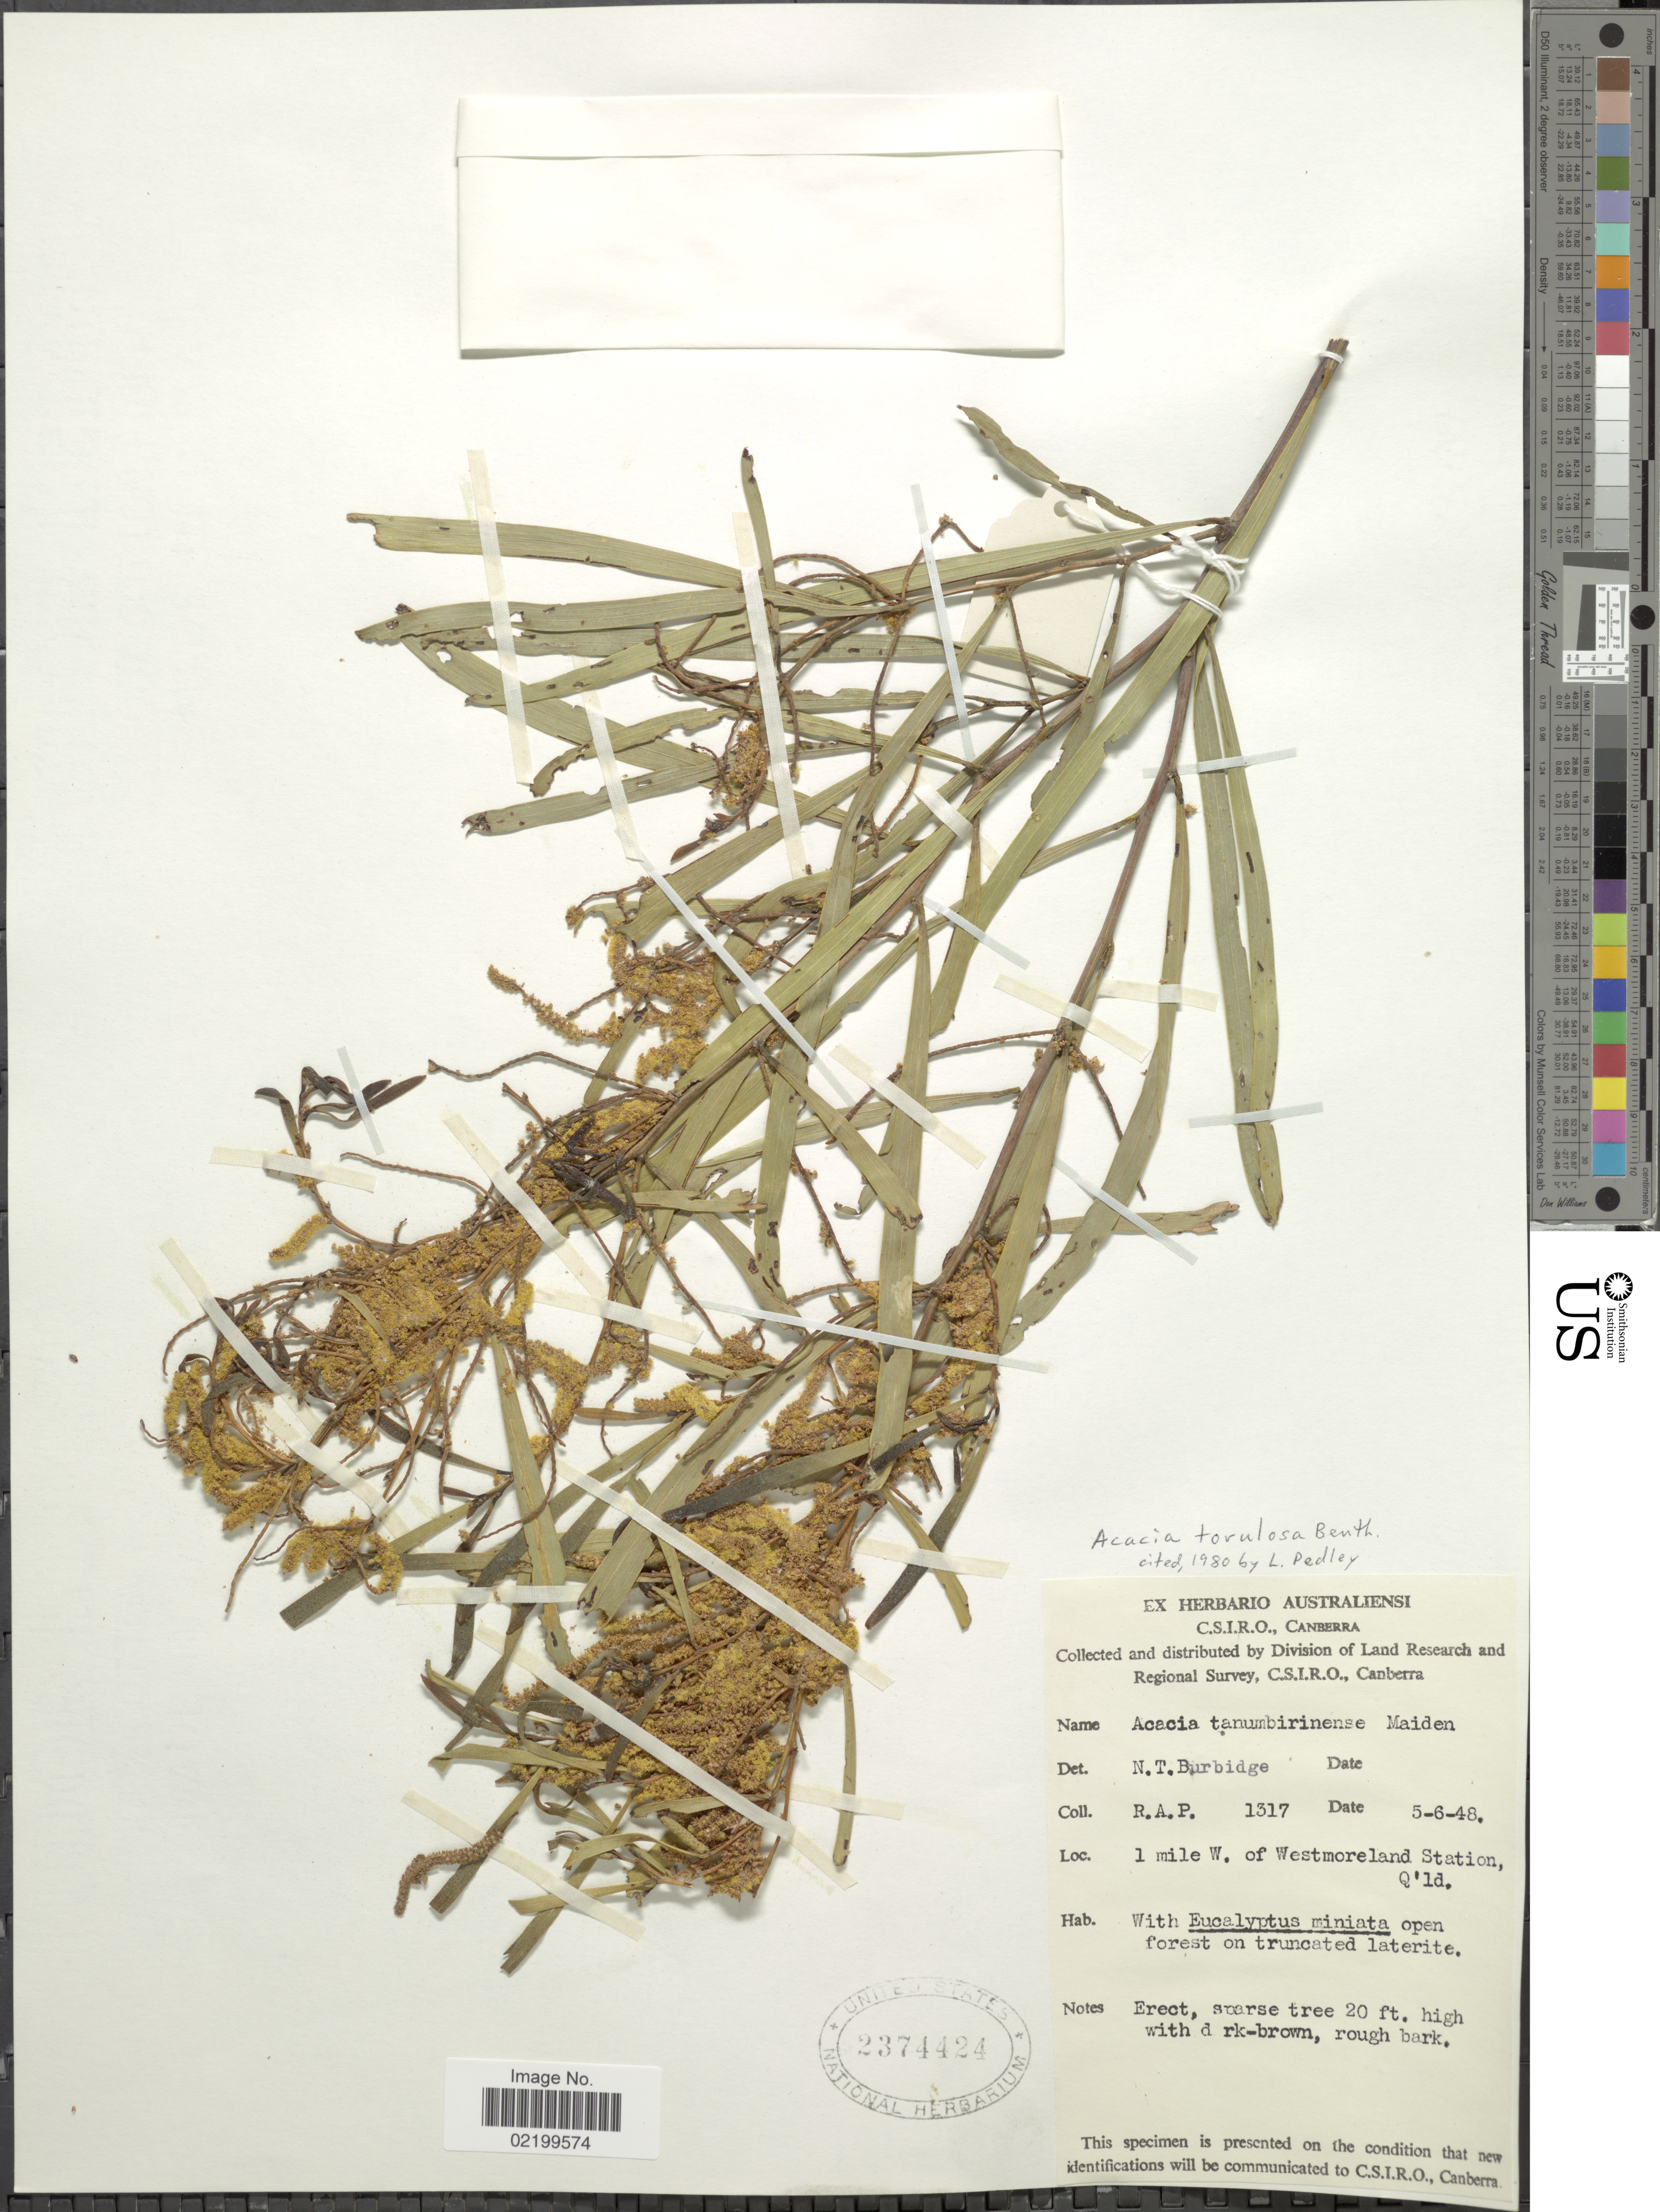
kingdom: Plantae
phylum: Tracheophyta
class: Magnoliopsida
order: Fabales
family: Fabaceae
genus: Acacia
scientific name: Acacia torulosa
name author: Benth.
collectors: Perry, R. A.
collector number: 1317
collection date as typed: Transcribed d/m/y: 5/6/48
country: Australia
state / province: Queensland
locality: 1 mile W. of Westmoreland Station, Q'ld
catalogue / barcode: US 2374424